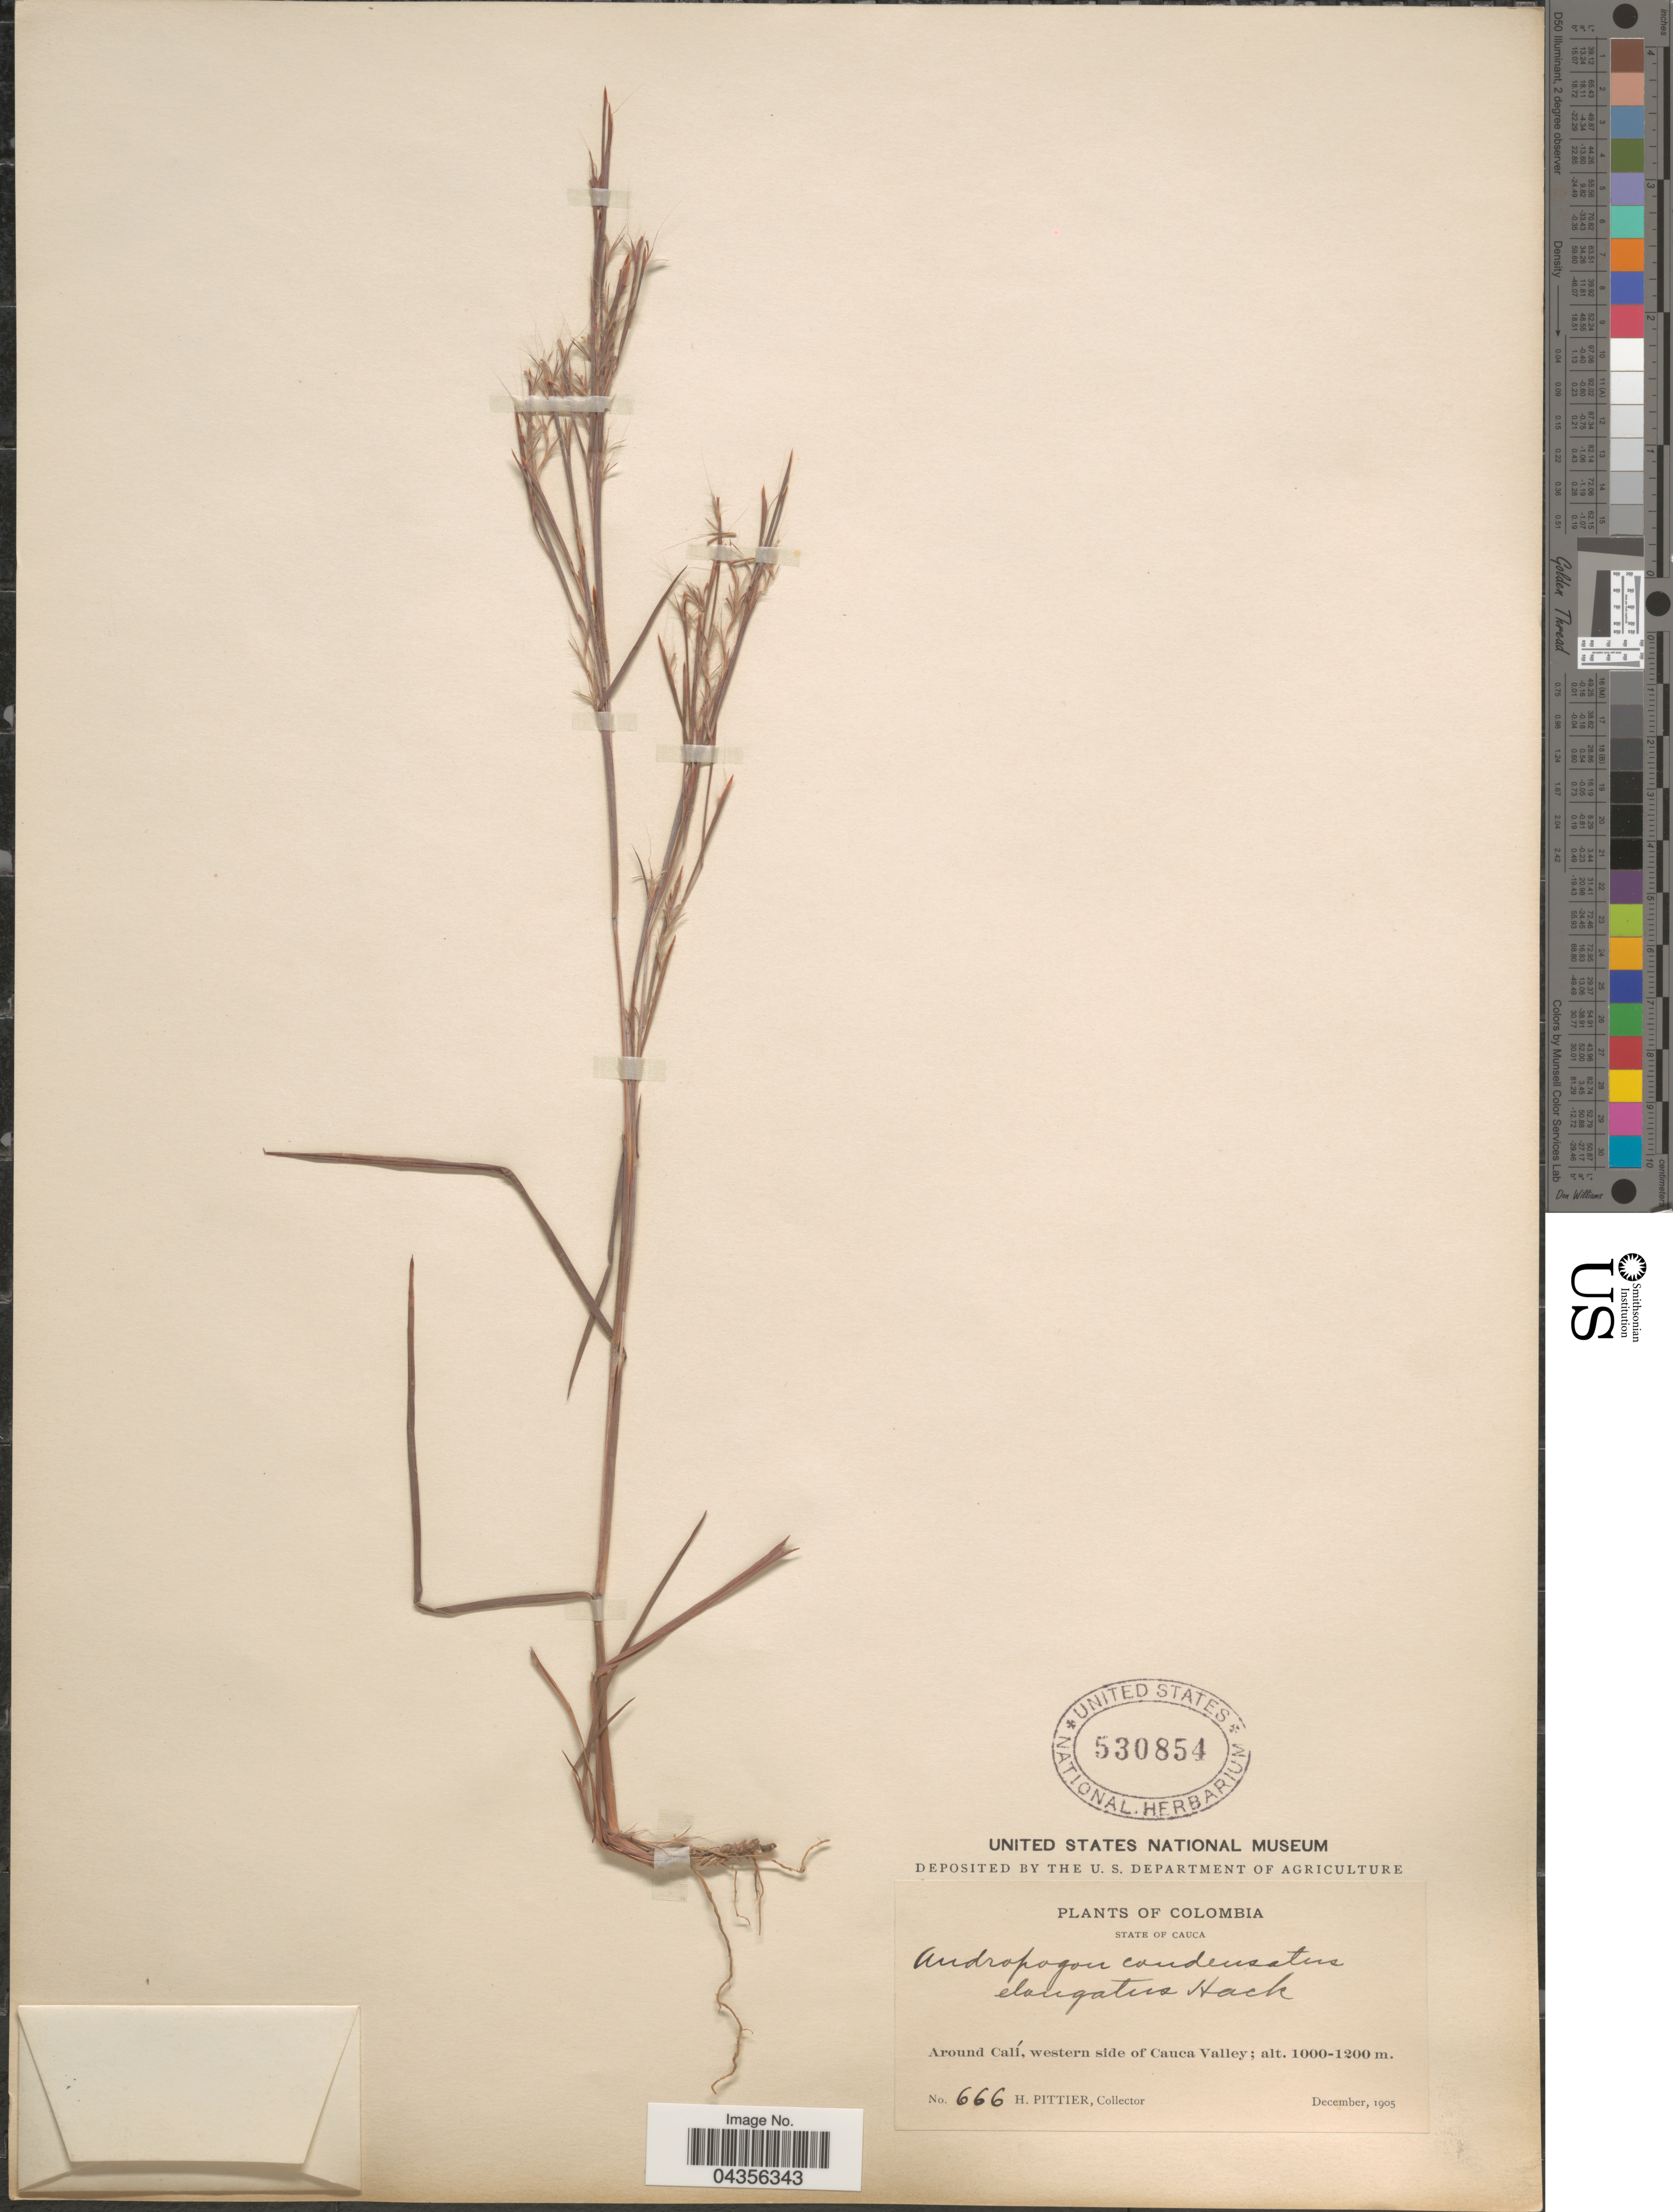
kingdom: Plantae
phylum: Tracheophyta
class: Liliopsida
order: Poales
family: Poaceae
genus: Schizachyrium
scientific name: Schizachyrium microstachyum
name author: (Desv. ex Ham.) Roseng. et al.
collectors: H. F. Pittier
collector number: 666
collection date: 1905-12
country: Colombia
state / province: Cauca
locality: Around Calí, western side of Cauca Valley.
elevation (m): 1000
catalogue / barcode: US 530854